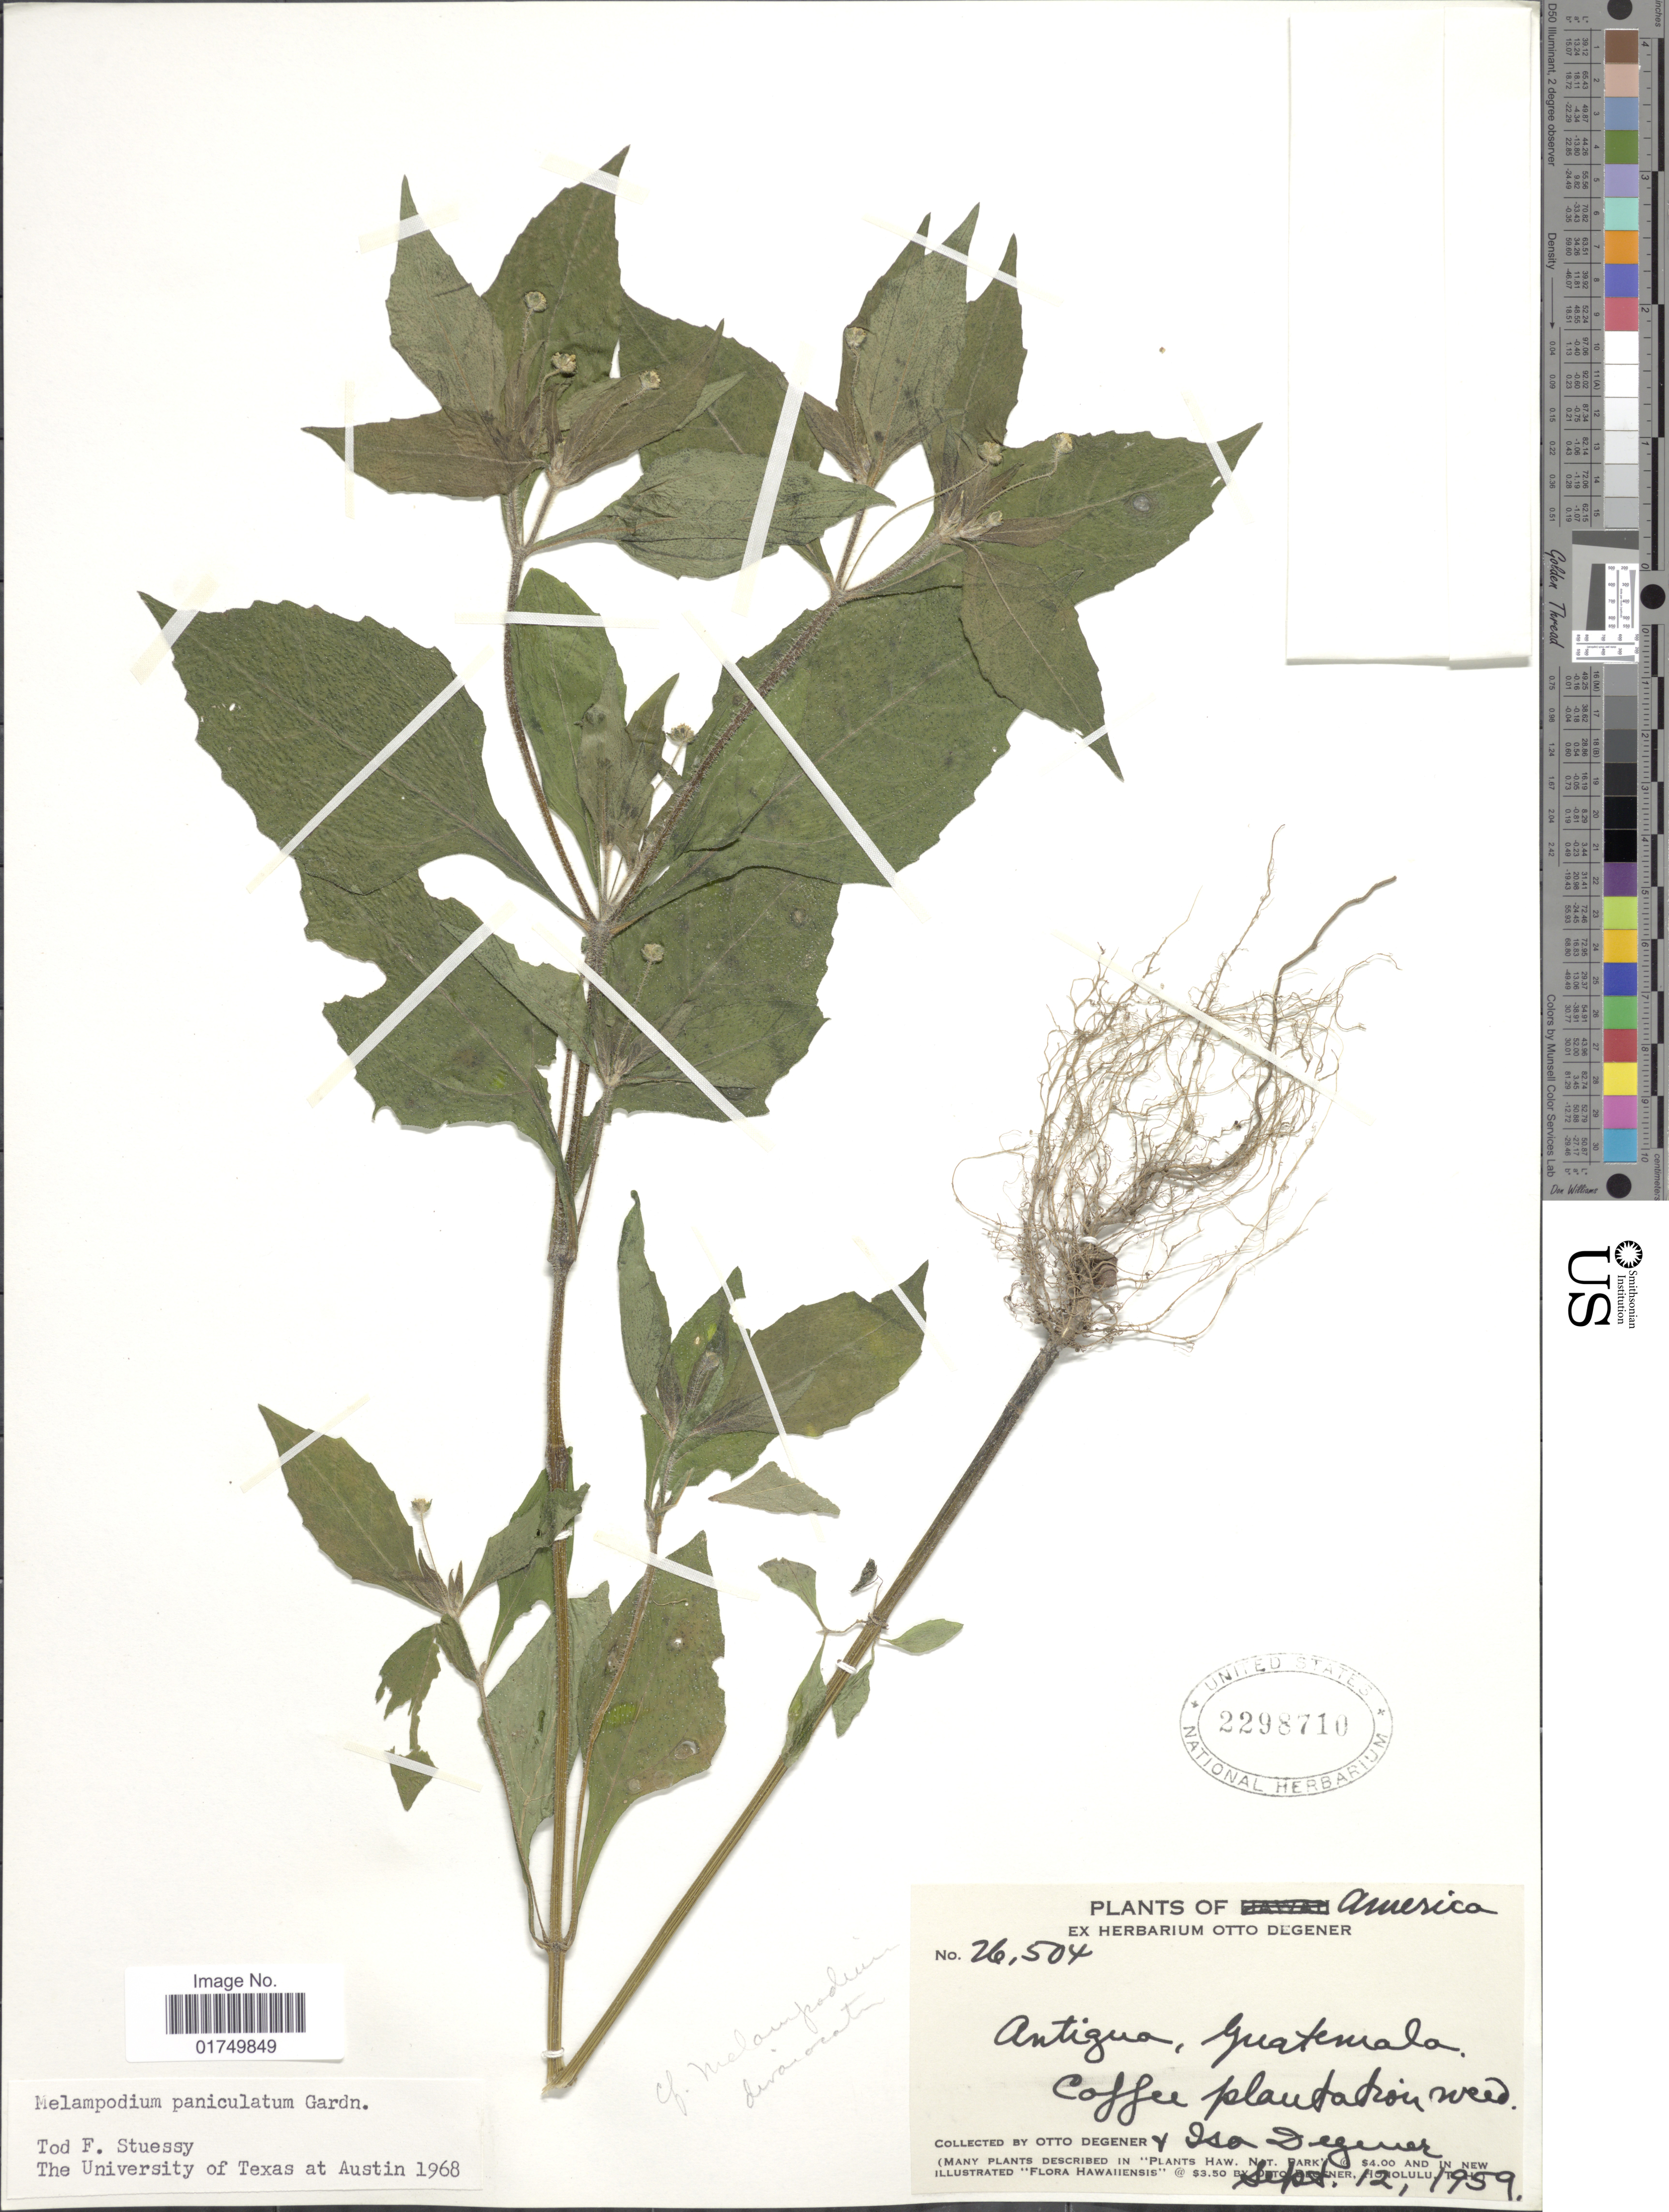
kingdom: Plantae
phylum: Tracheophyta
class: Magnoliopsida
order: Asterales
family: Asteraceae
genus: Melampodium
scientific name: Melampodium paniculatum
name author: Gardner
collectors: O. Degener & I. Degener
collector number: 26504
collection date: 1959-09-12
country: Guatemala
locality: Antigua.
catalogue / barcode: US 2298710